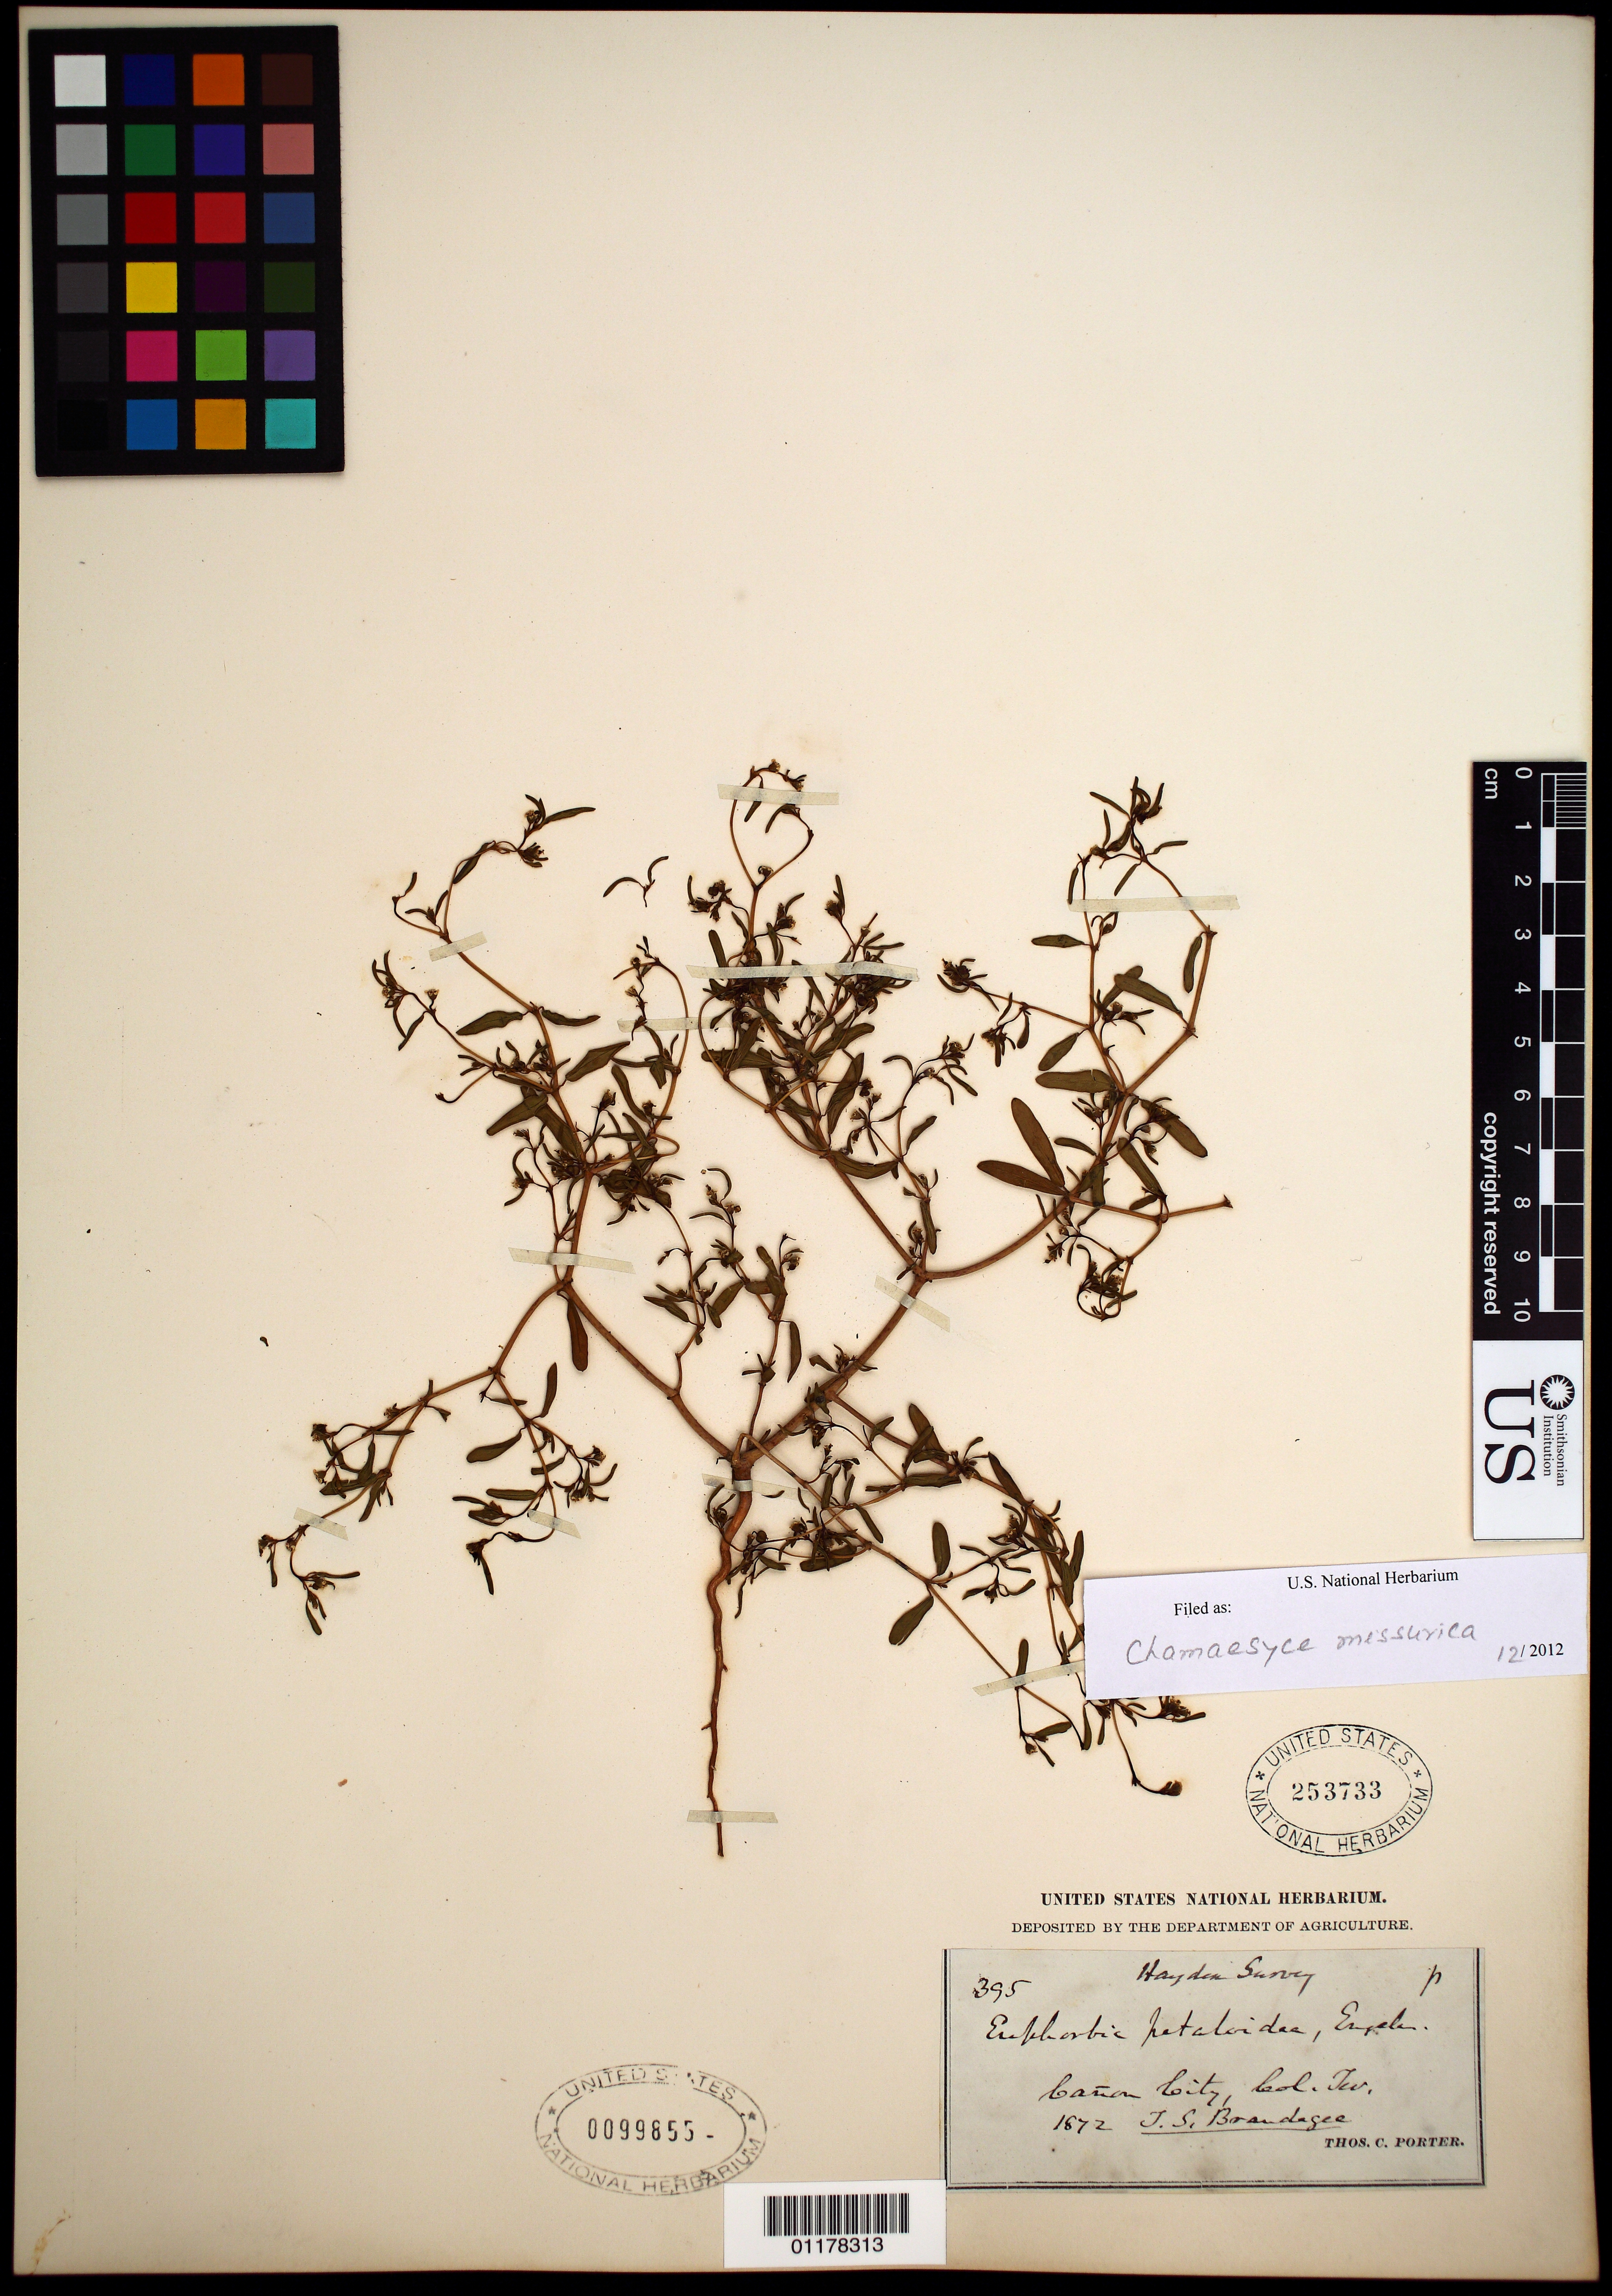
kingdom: Plantae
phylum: Tracheophyta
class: Magnoliopsida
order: Malpighiales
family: Euphorbiaceae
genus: Euphorbia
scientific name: Euphorbia missurica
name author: Raf.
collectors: T. S. Brandegee & T. C. Porter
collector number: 395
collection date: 1872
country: United States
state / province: Colorado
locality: Canon City.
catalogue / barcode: US 253733